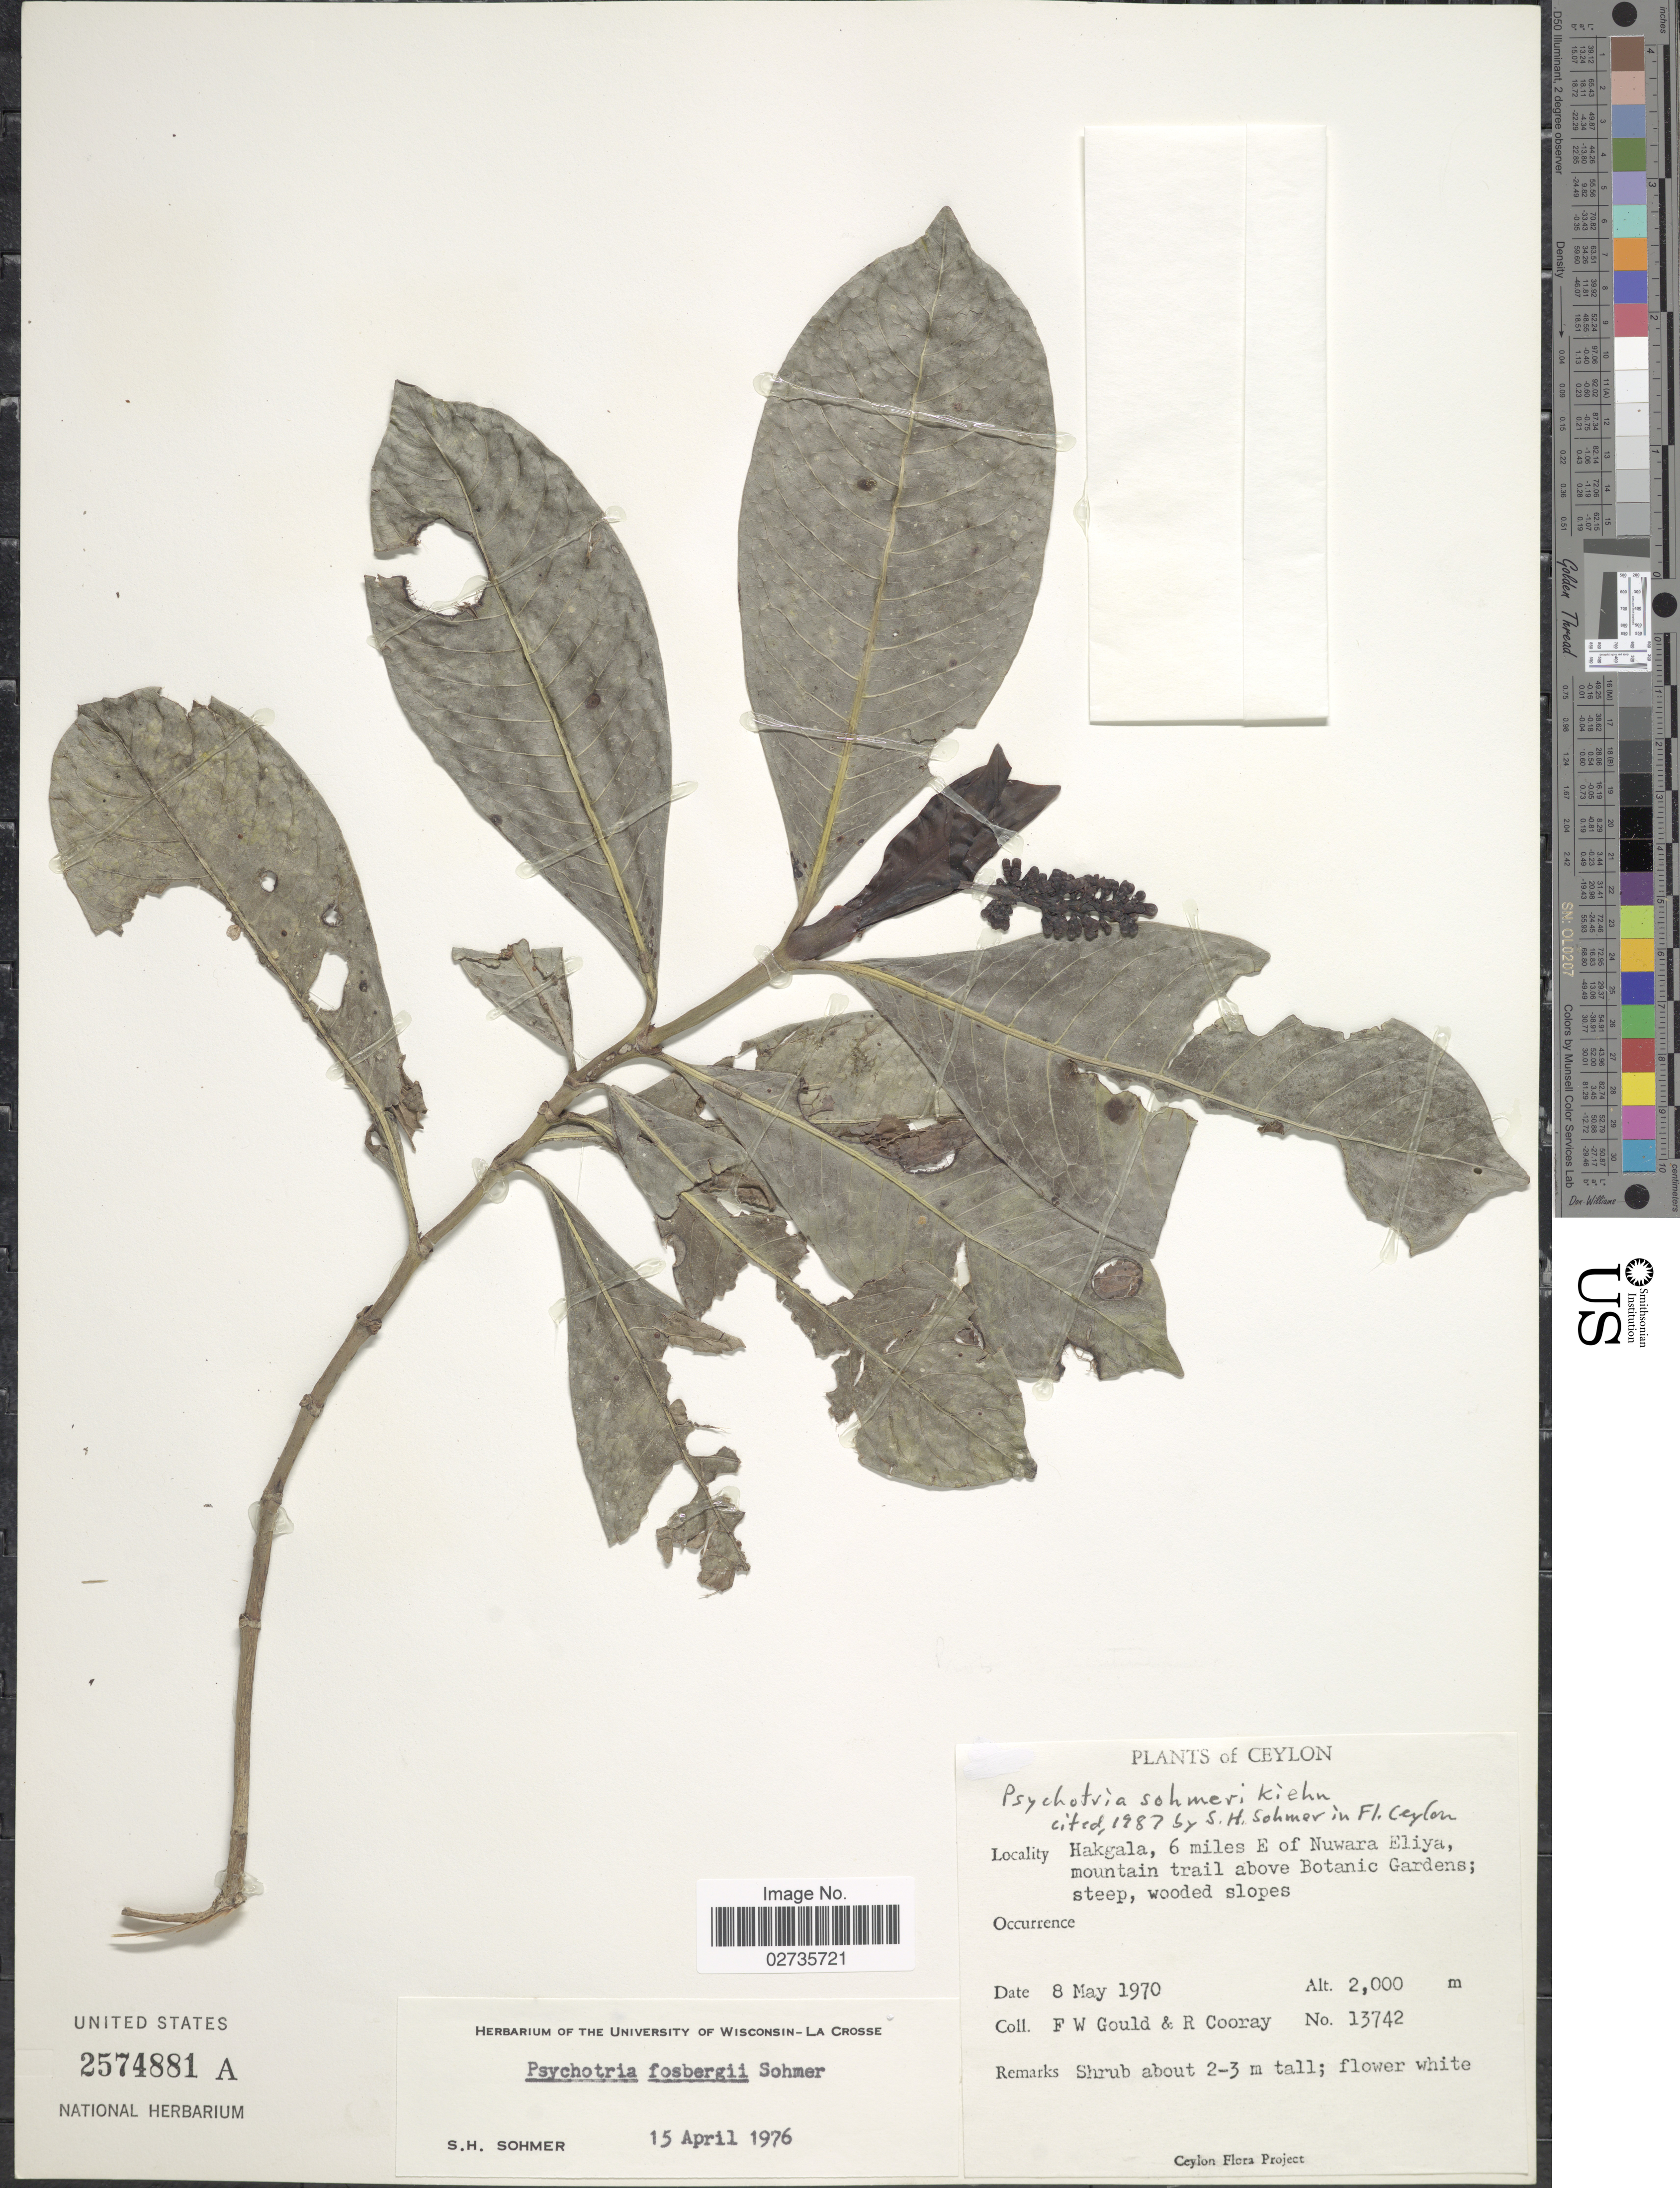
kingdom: Plantae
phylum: Tracheophyta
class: Magnoliopsida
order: Gentianales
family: Rubiaceae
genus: Psychotria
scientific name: Psychotria sohmeri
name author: Kiehn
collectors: F. W. Gould & R. Cooray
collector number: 13742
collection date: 1970-05-08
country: Sri Lanka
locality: Ceylon, Hakgala, 6 miles E of Nuwara Eliya, mountain trail above Botanic Gardens; steep, wooded slopes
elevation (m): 2000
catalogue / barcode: US 2574881A